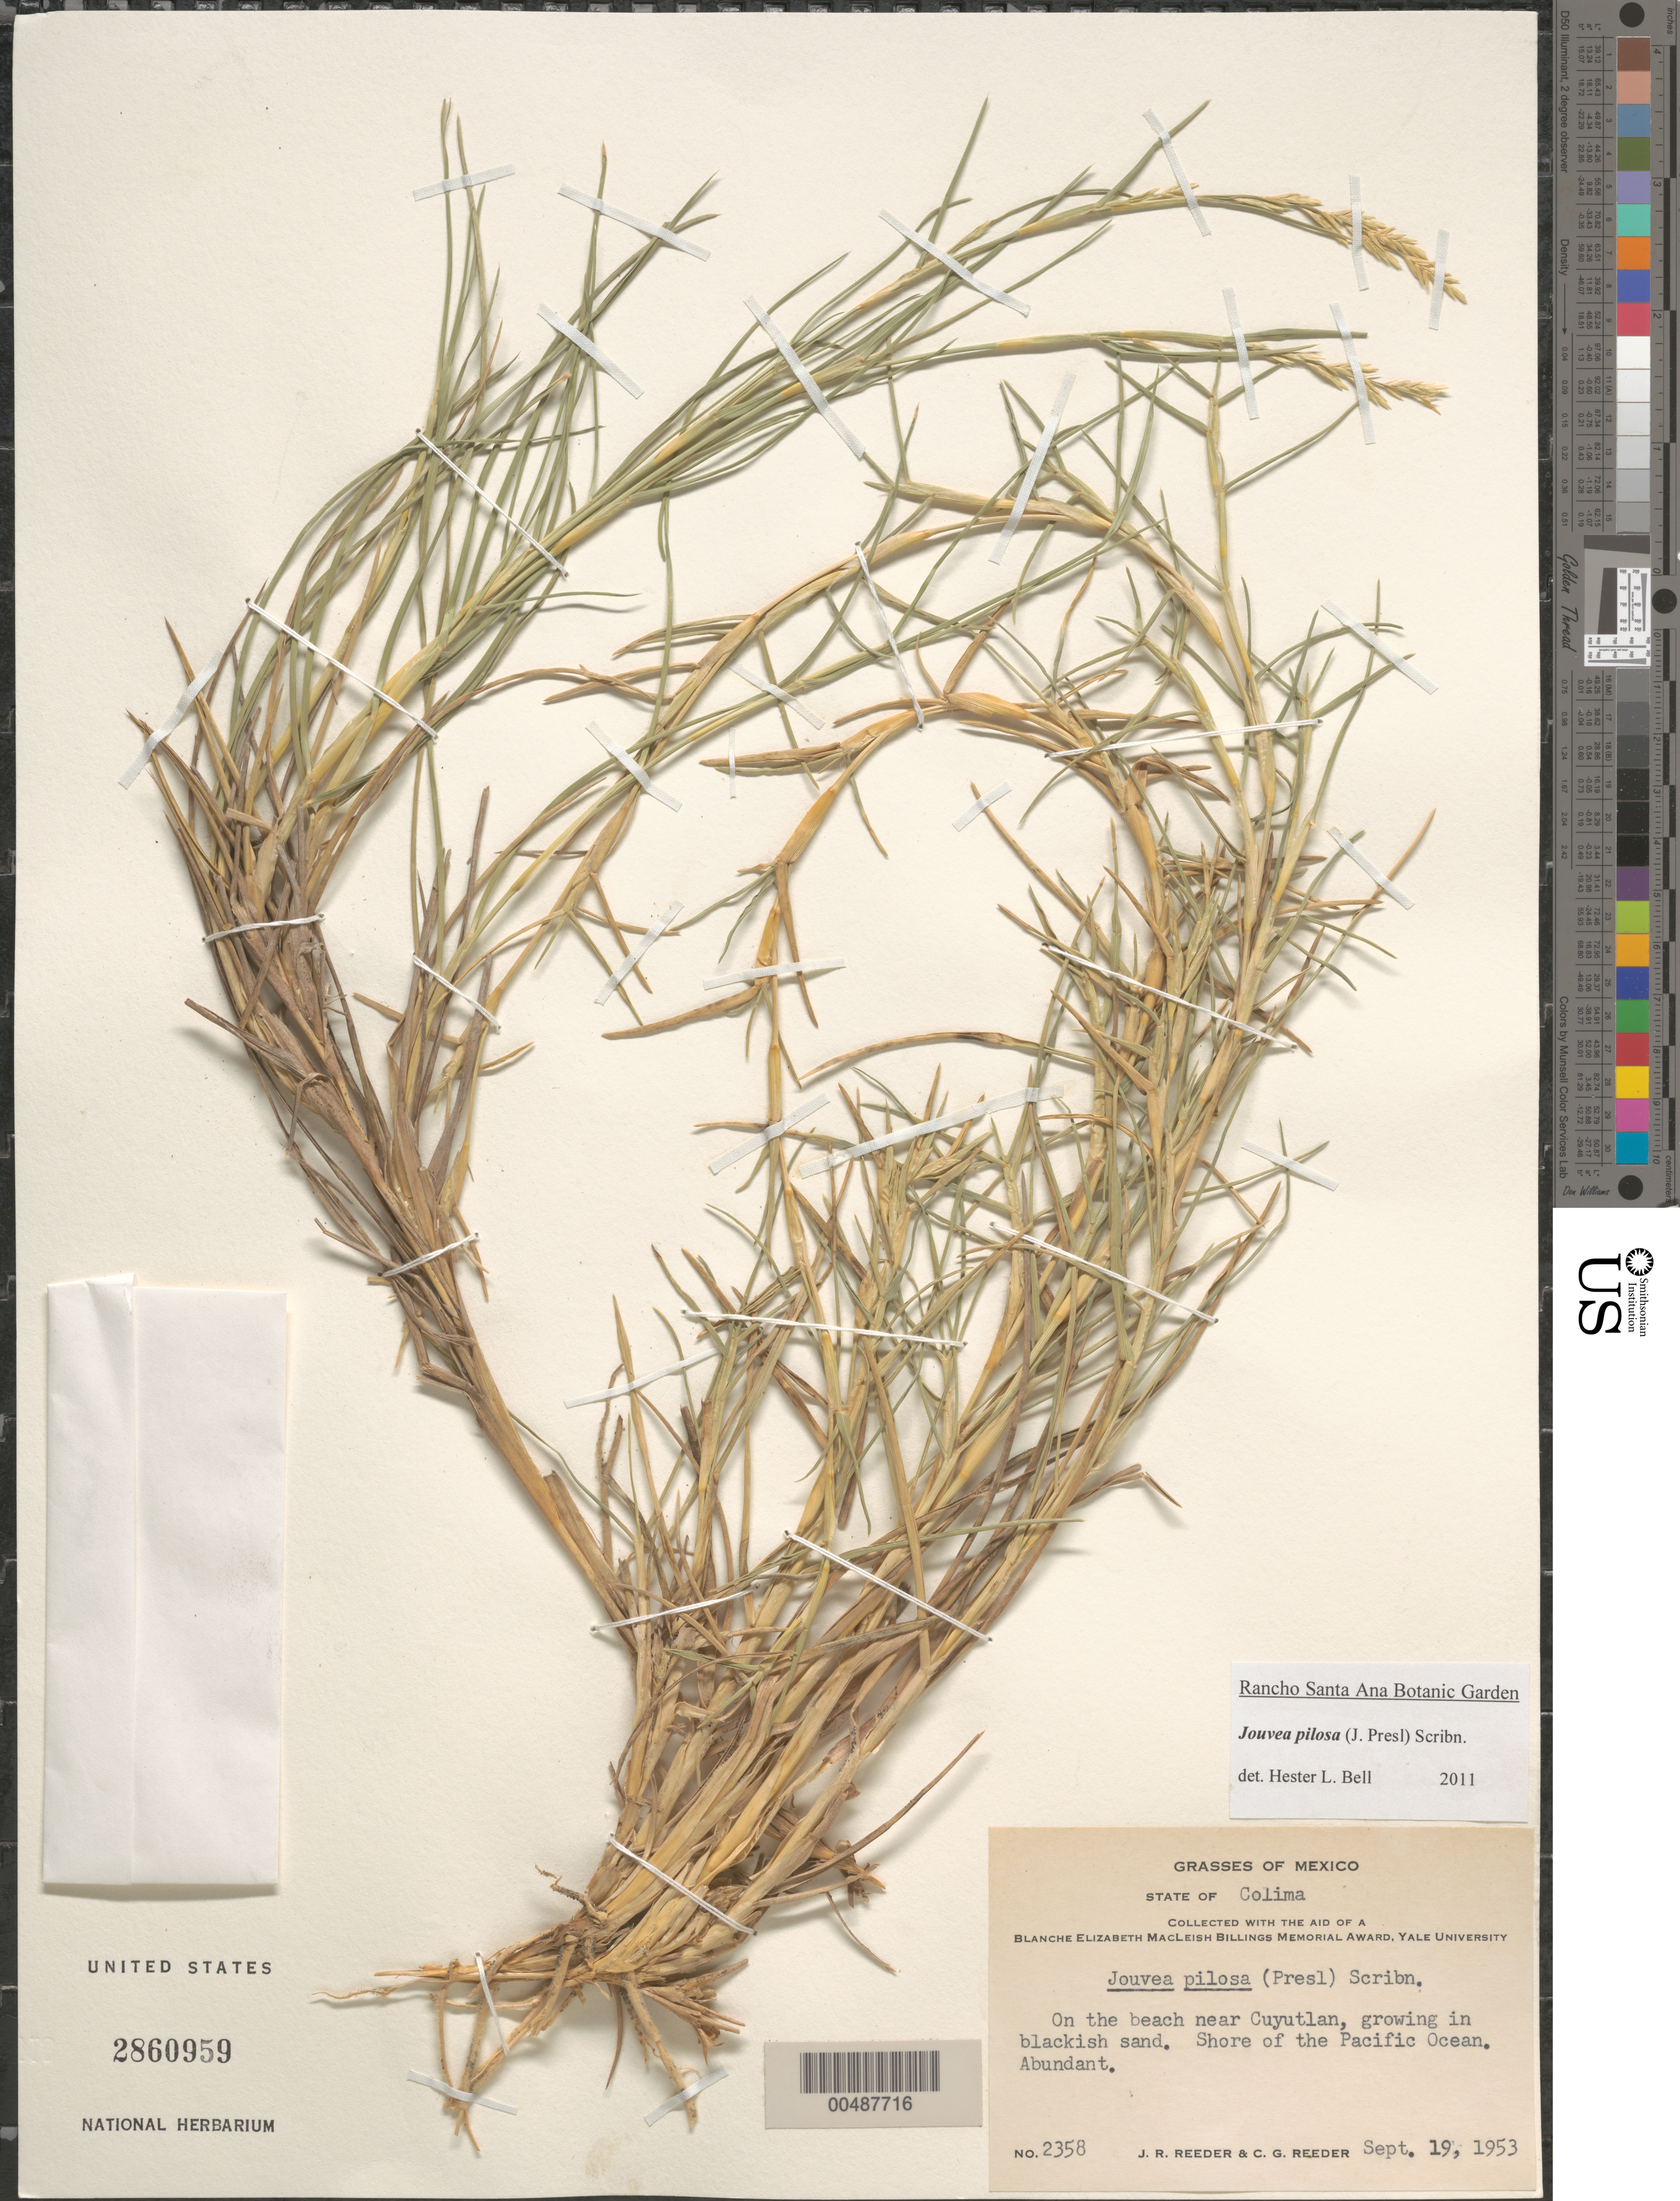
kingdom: Plantae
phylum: Tracheophyta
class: Liliopsida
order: Poales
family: Poaceae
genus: Jouvea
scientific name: Jouvea pilosa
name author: (J. Presl) Scribn.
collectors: J. R. Reeder & C. G. Reeder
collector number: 2358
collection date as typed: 19 Sep 1953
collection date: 1953-09-19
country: Mexico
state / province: Colima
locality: On the beach near Cuyutlán, shore of the Pacific Ocean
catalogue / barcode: US 2860959